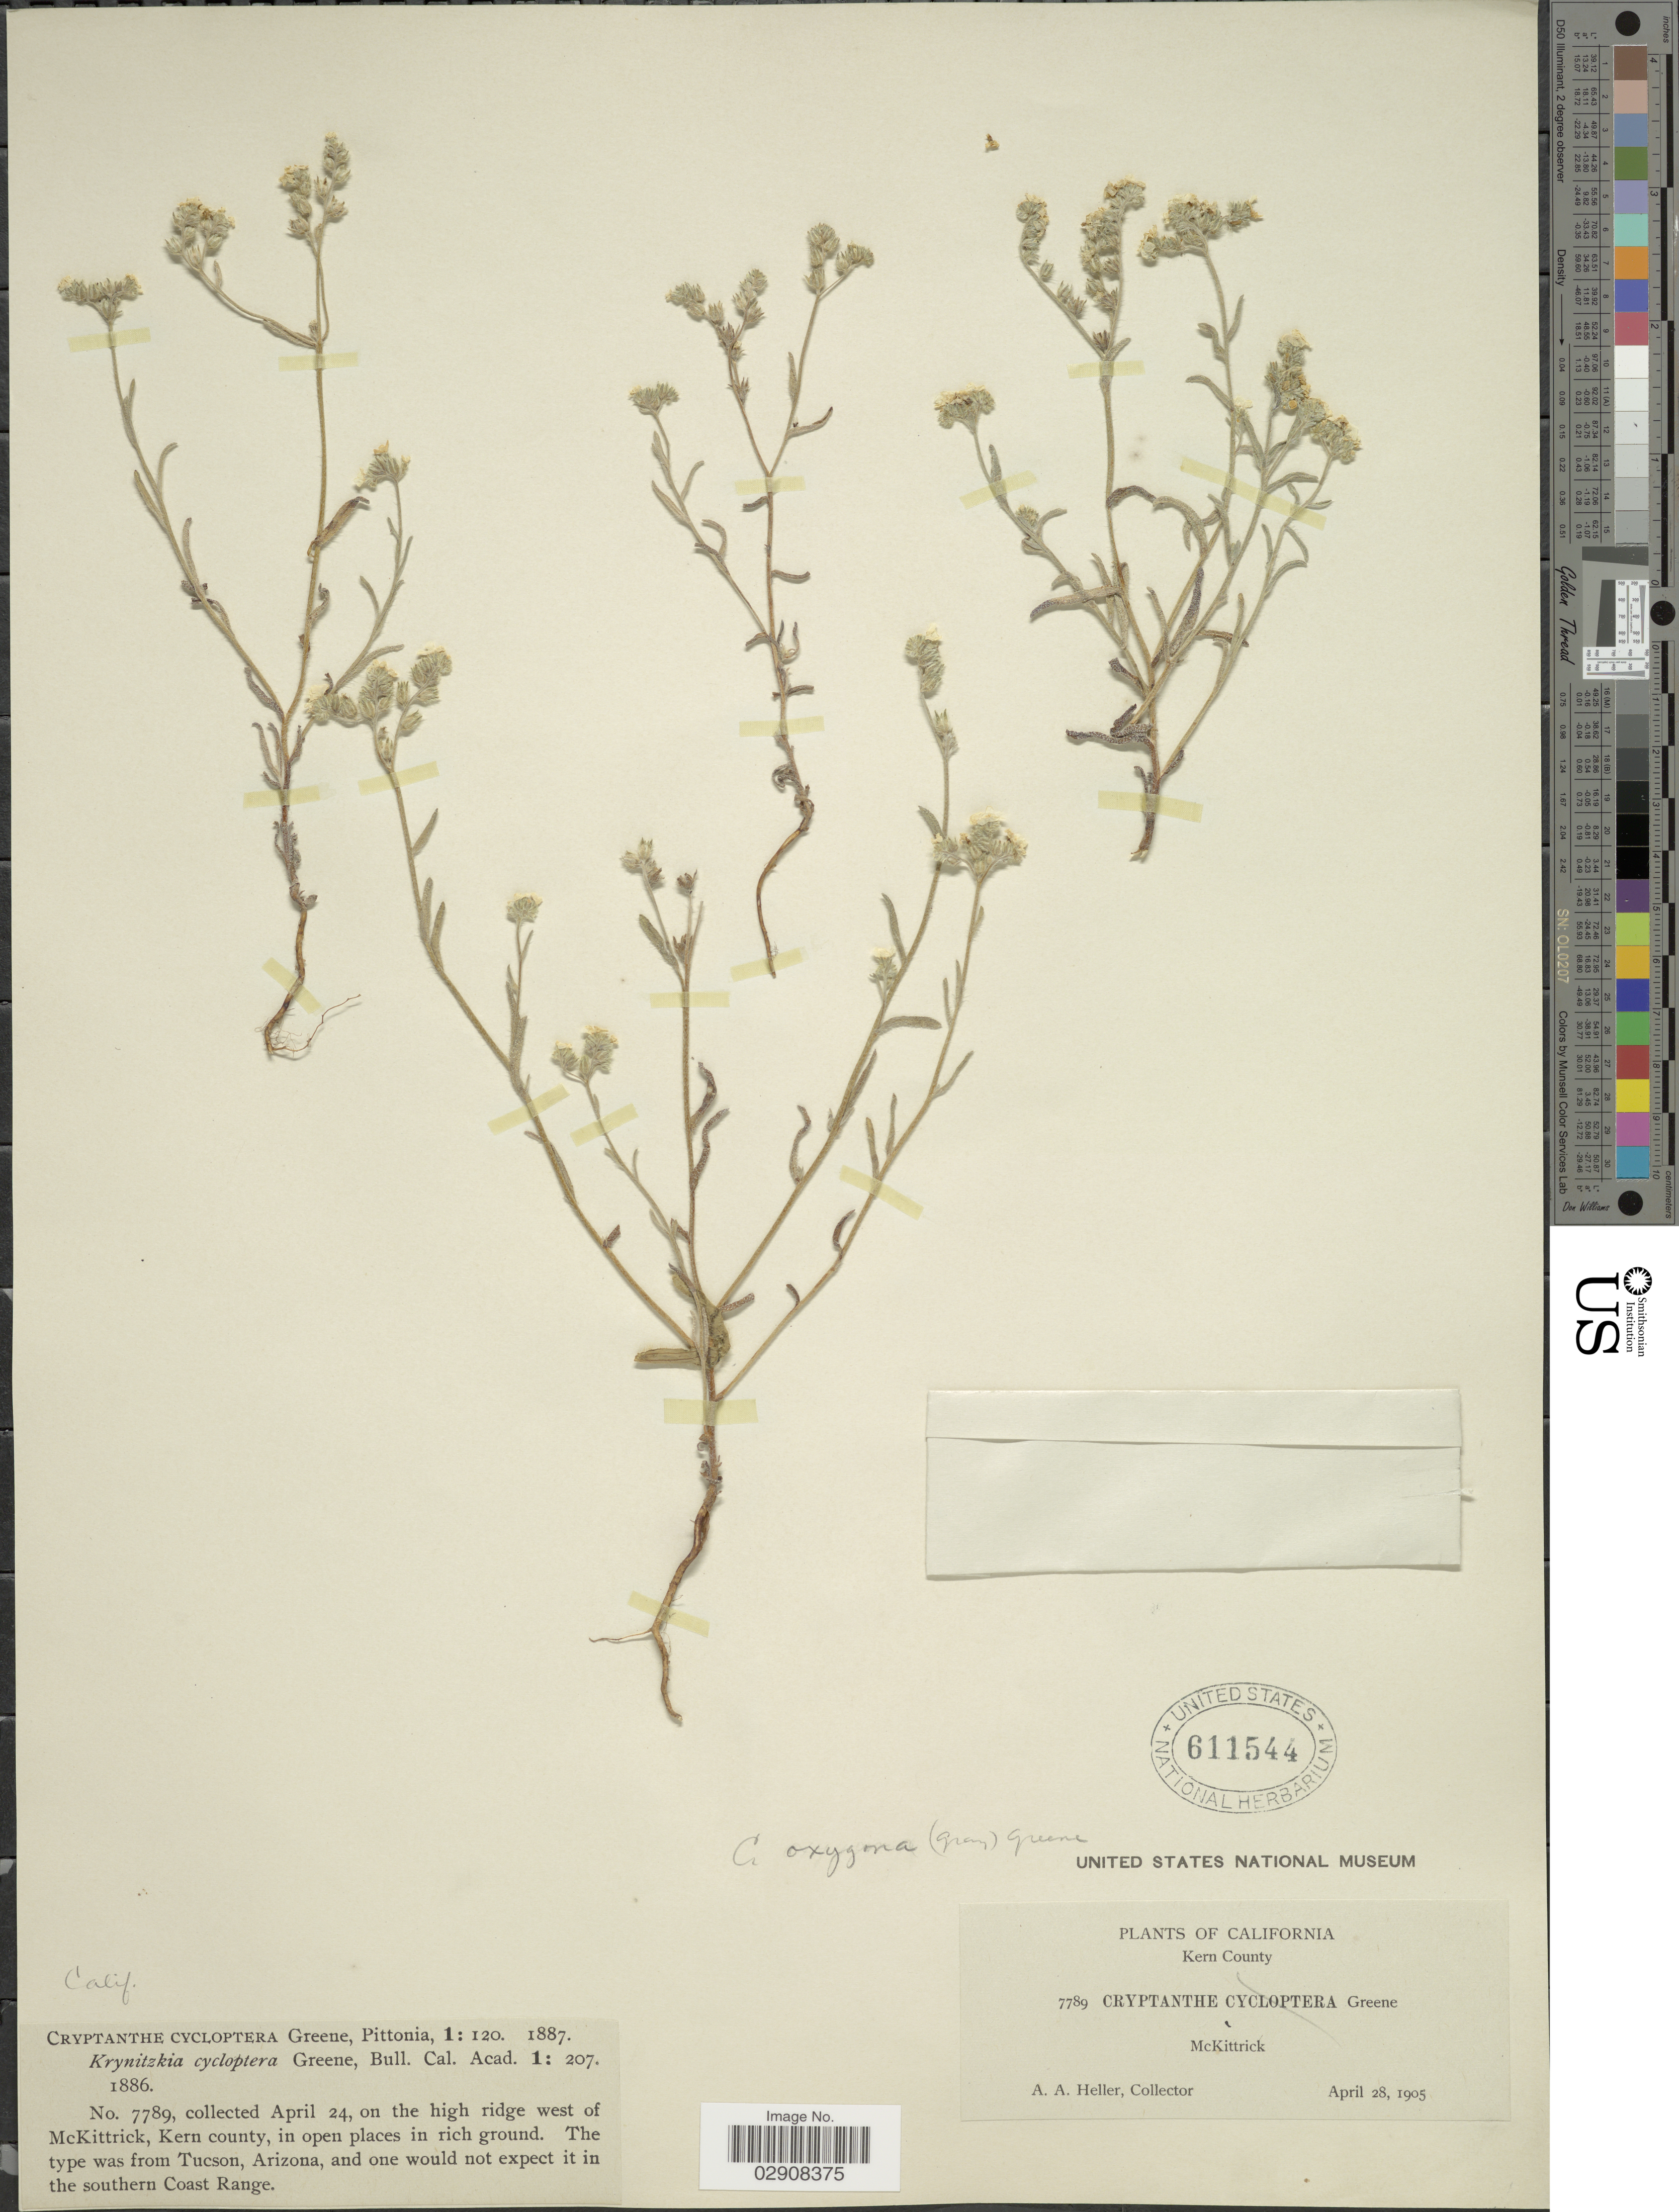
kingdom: Plantae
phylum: Tracheophyta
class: Magnoliopsida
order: Boraginales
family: Boraginaceae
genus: Cryptantha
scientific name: Cryptantha oxygona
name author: (A. Gray) S.W. Greene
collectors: A. A. Heller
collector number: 7789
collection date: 1905-04-28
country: United States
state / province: California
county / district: Kern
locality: On the high ridge west of McKittrick, Kern county, in open places in rich ground.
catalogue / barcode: US 611544